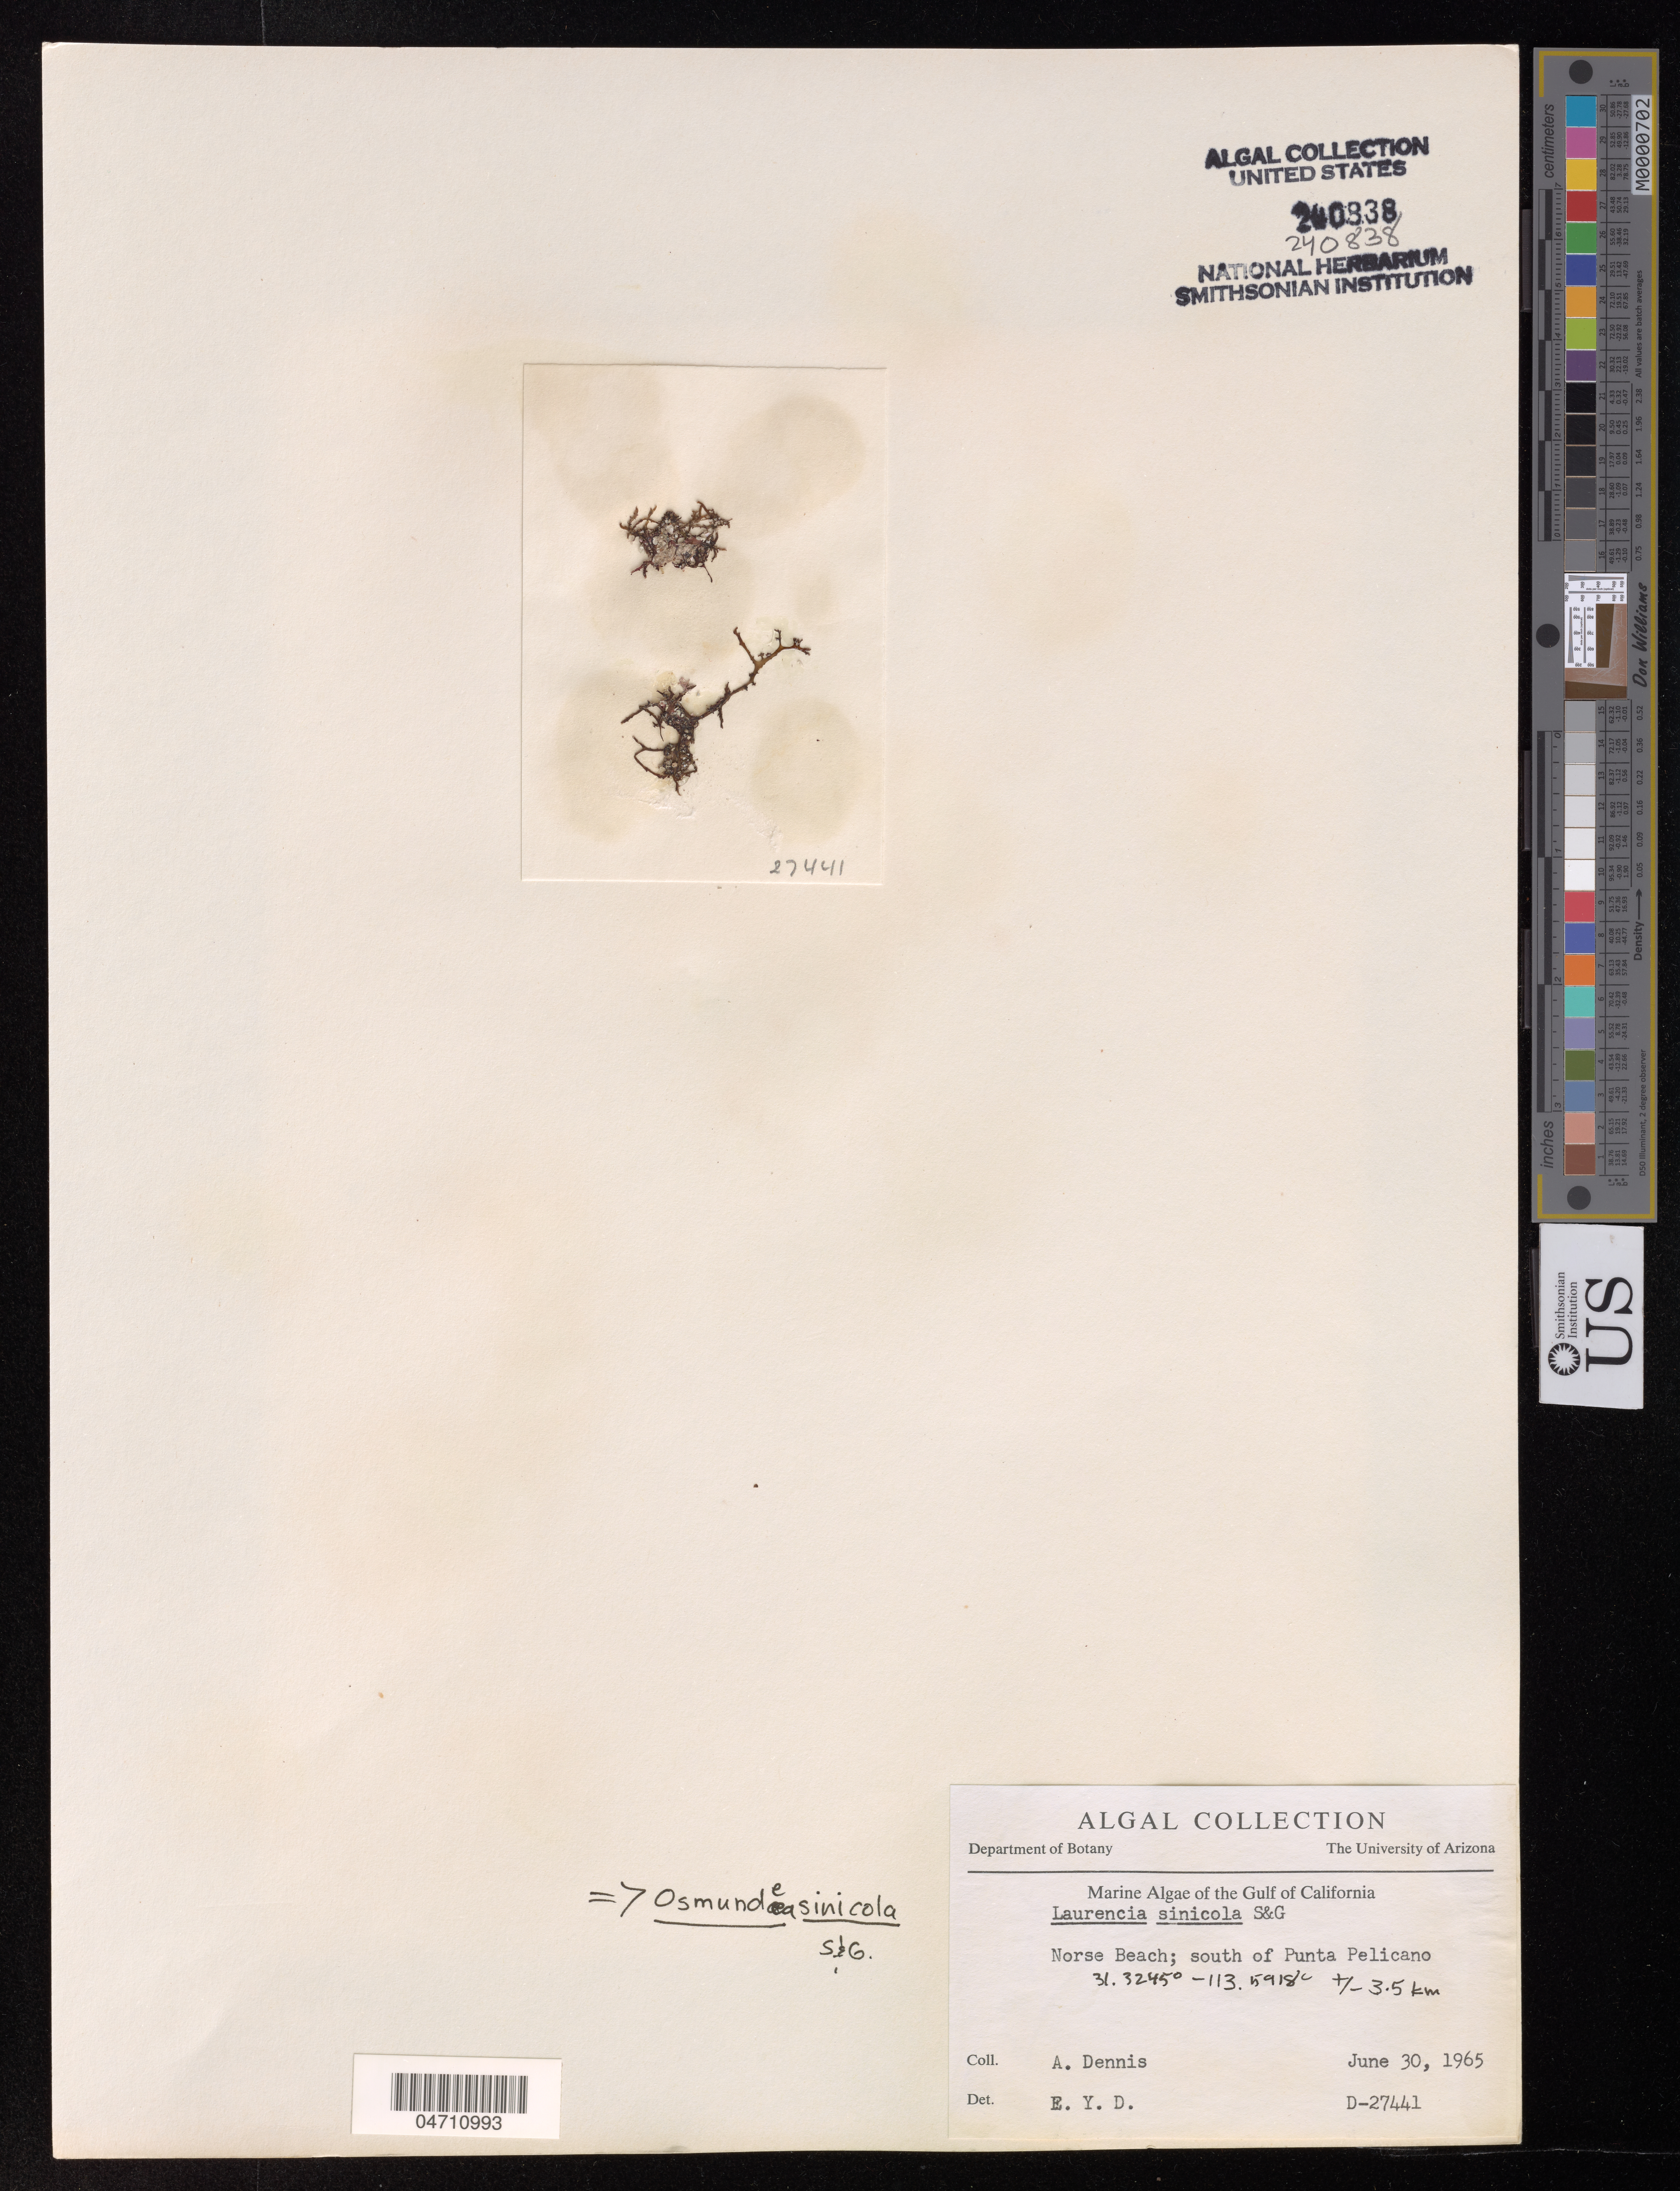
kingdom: Plantae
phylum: Rhodophyta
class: Florideophyceae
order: Ceramiales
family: Rhodomelaceae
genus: Osmundea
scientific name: Osmundea sinicola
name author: (Setchell & N.L. Gardner) K.W. Nam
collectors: A. Dennis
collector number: D-27441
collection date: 1965-06-30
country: Mexico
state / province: Sonora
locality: Norse Beach; south of Punta Pelicano.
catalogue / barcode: US 240938